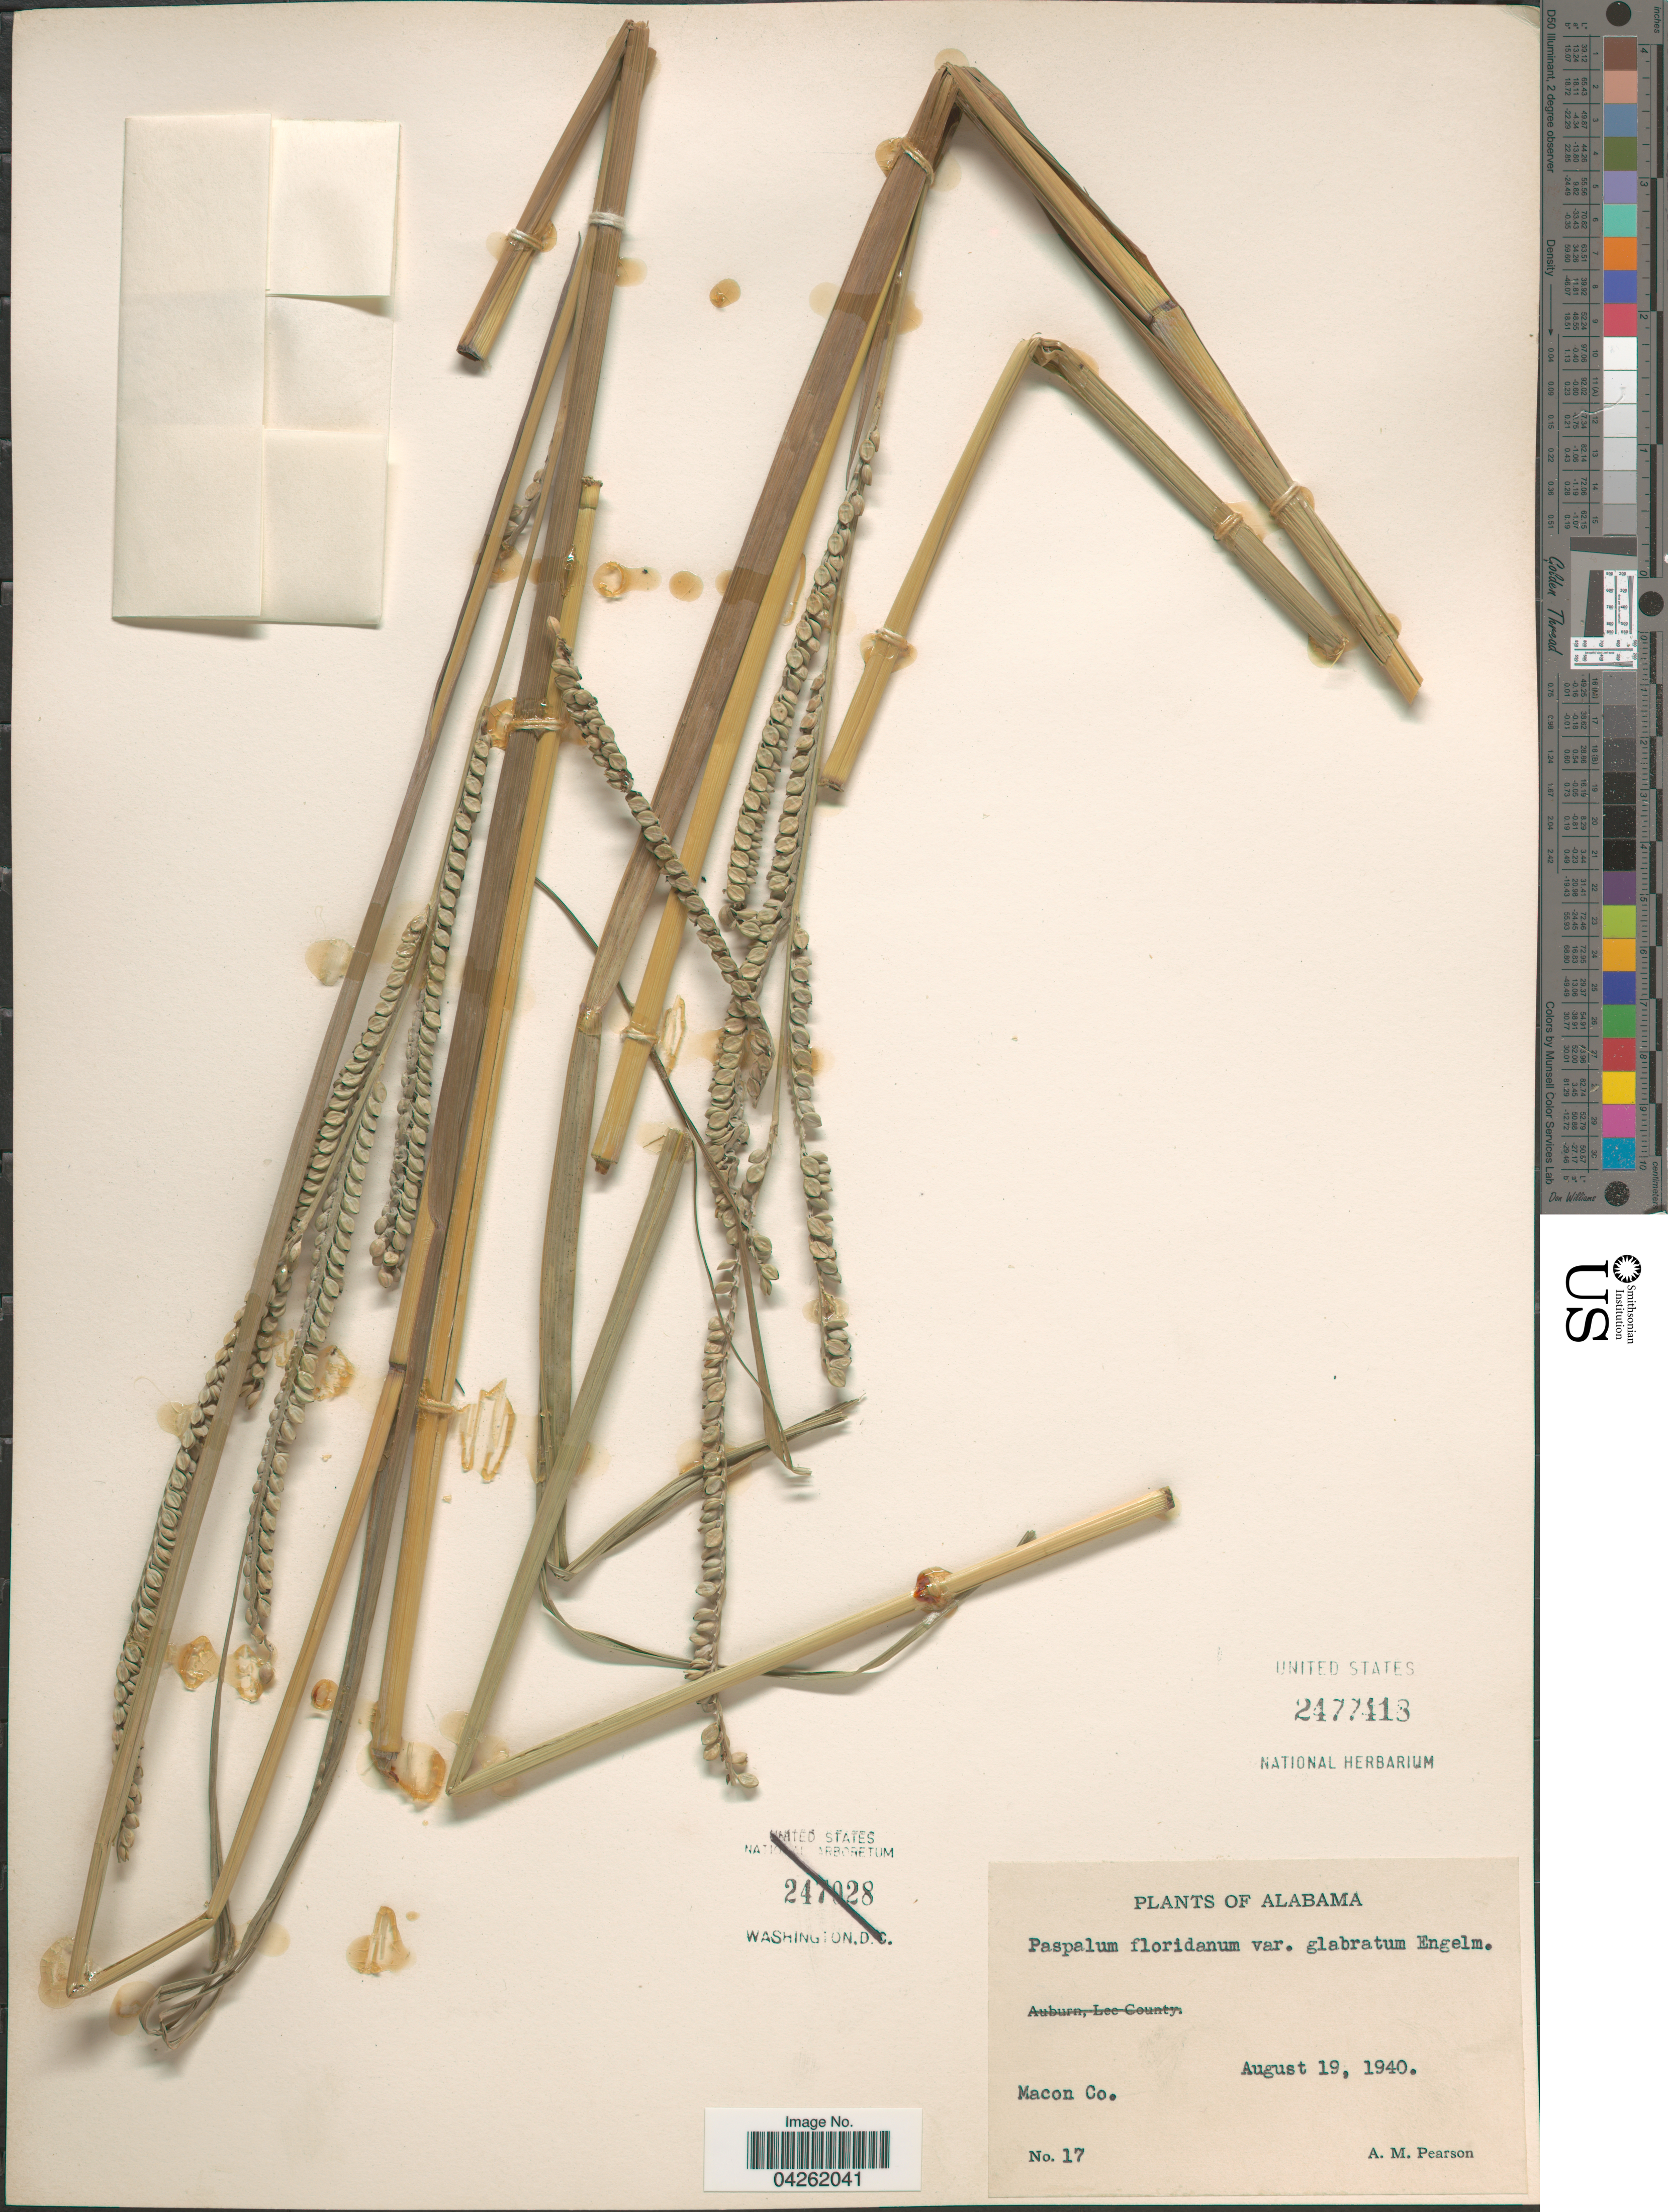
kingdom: Plantae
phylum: Tracheophyta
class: Liliopsida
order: Poales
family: Poaceae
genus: Paspalum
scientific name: Paspalum floridanum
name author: Michx.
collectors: A. Pearson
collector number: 17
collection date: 1940-08-19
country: United States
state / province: Alabama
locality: Macon Co.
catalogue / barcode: US 2477418